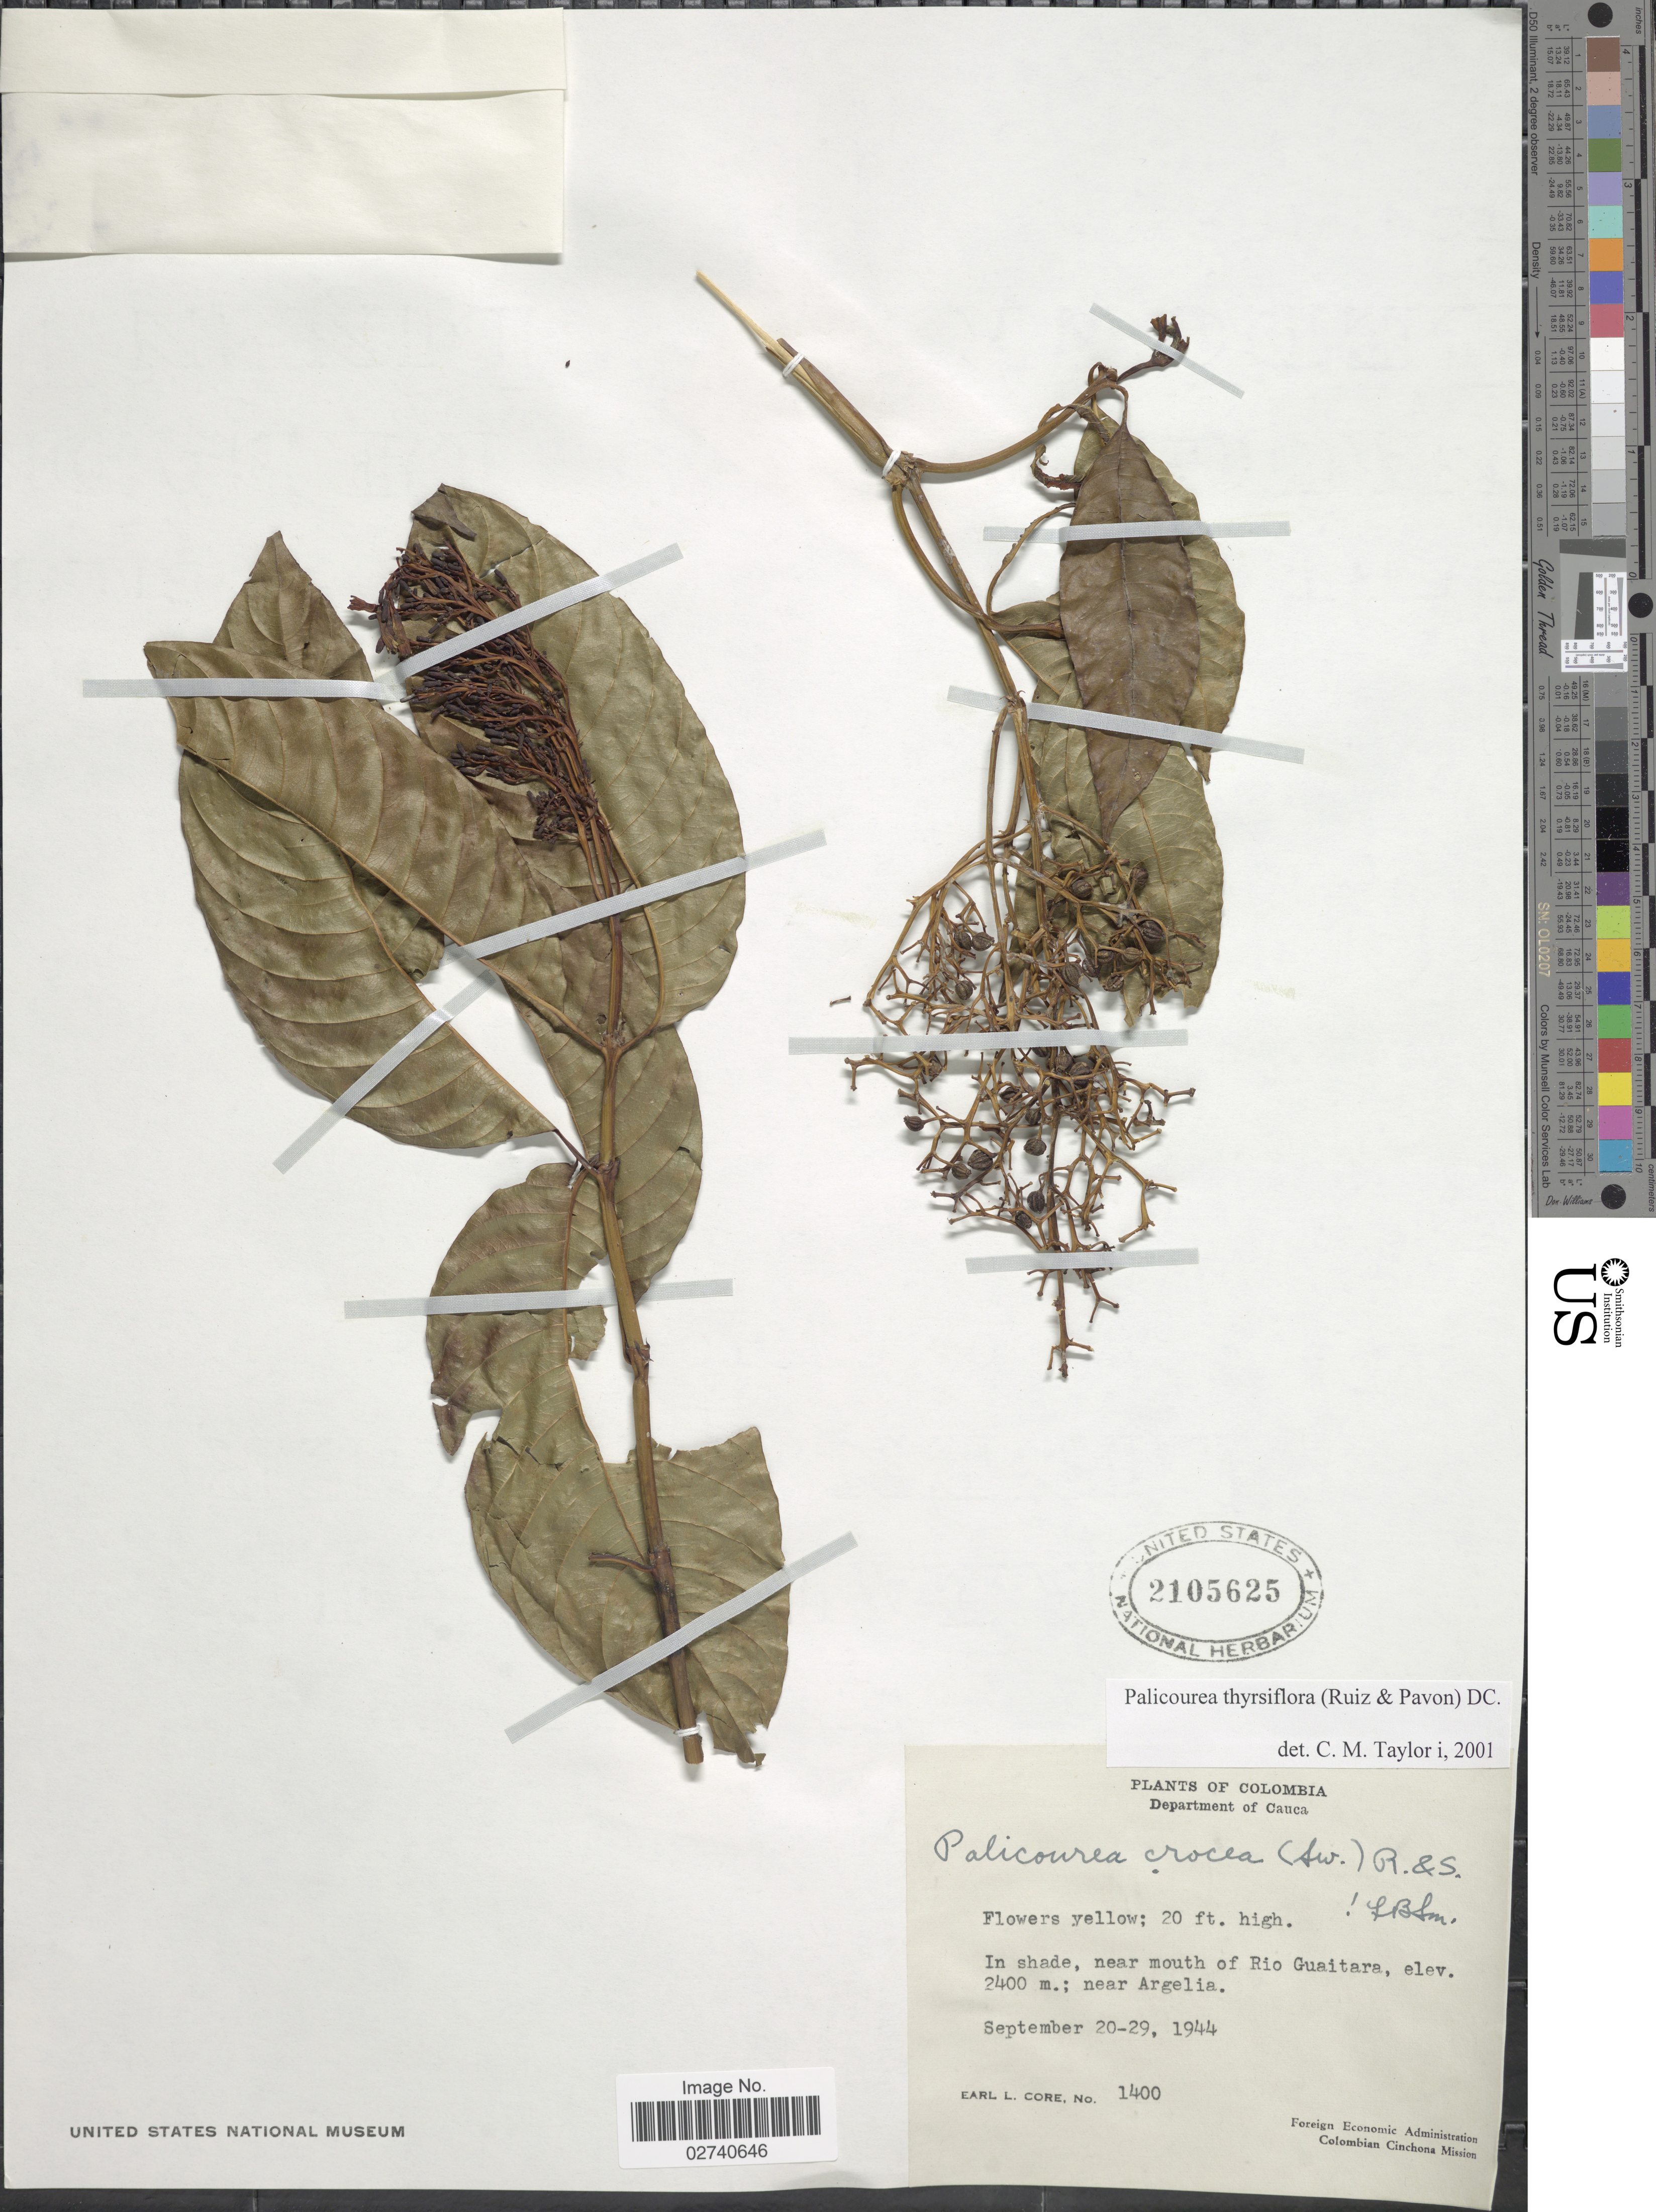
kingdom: Plantae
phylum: Tracheophyta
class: Magnoliopsida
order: Gentianales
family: Rubiaceae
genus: Palicourea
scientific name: Palicourea thyrsiflora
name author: (Ruiz & Pav.) DC.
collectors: E. L. Core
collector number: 1400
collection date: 1944-09-20/1944-09-29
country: Colombia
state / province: Cauca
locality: In shade, near mouth of Rio Guaitara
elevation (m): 2400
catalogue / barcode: US 2105625